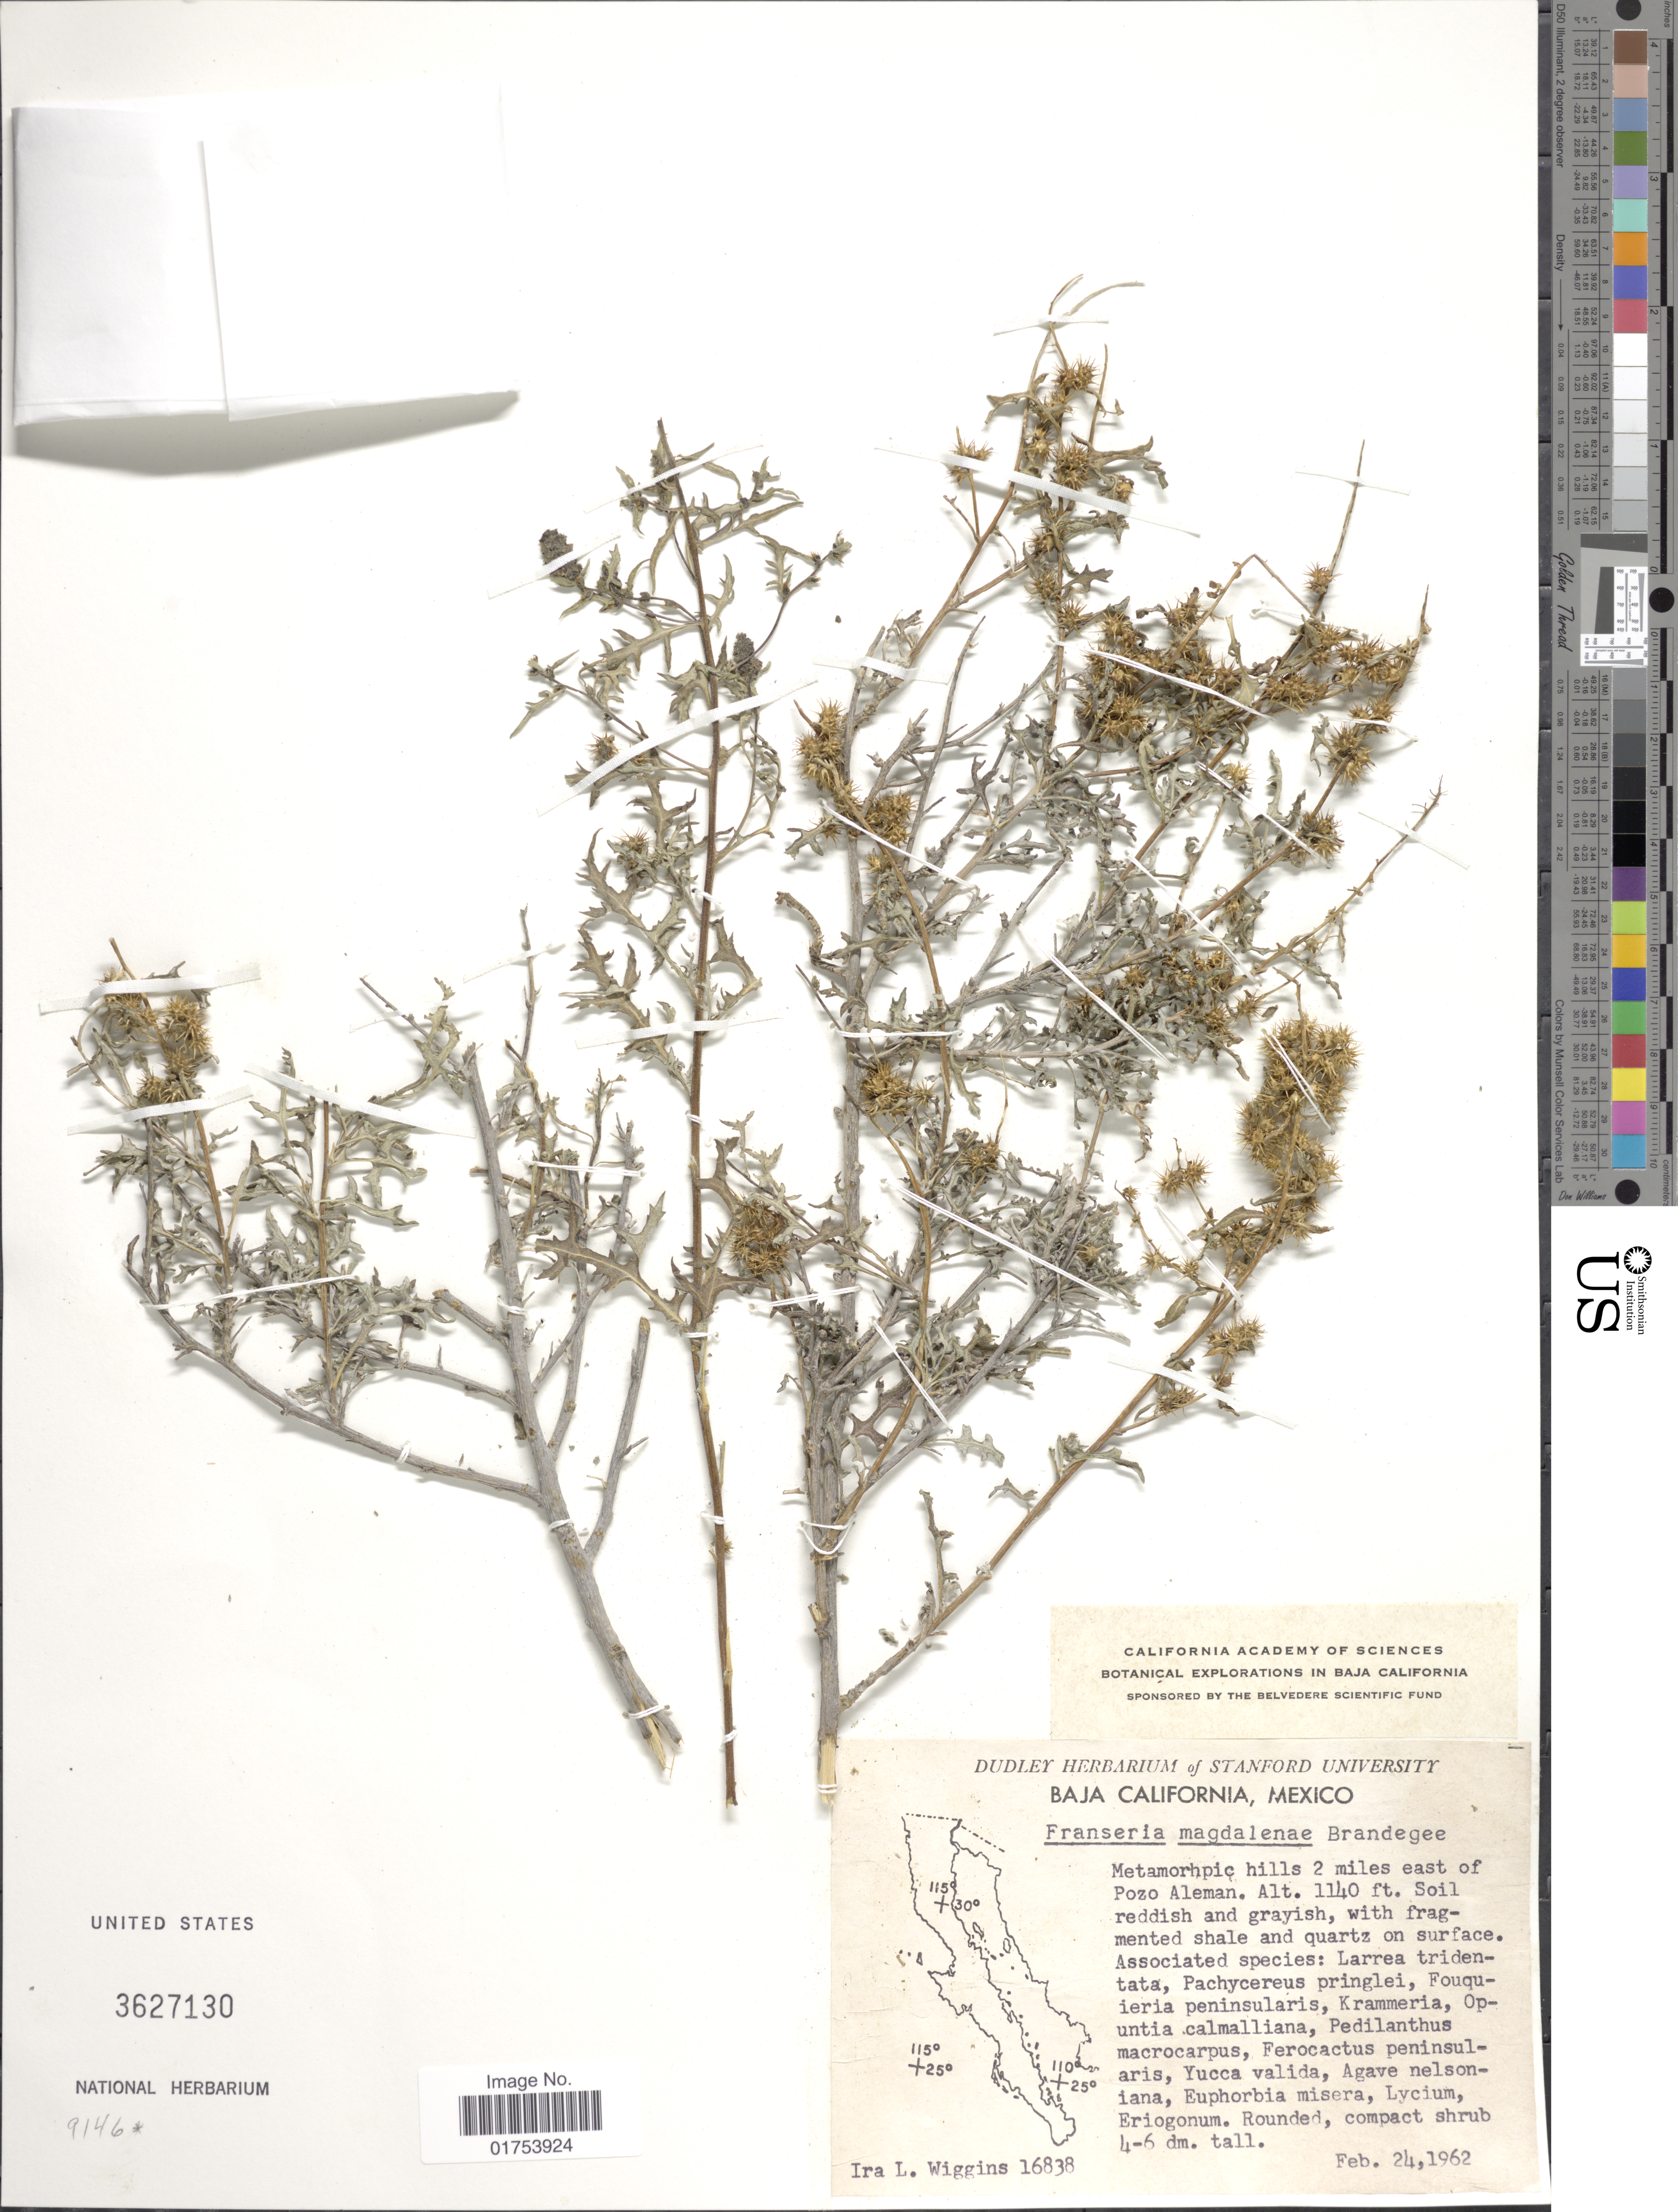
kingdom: Plantae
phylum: Tracheophyta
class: Magnoliopsida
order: Asterales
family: Asteraceae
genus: Ambrosia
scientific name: Ambrosia magdalenae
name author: Brandegee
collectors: I. L. Wiggins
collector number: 16838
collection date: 1962-02-24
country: Mexico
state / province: Baja California Norte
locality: Metamorphic hills 2 miles east of Pozo Aleman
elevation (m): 347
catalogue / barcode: US 3267130